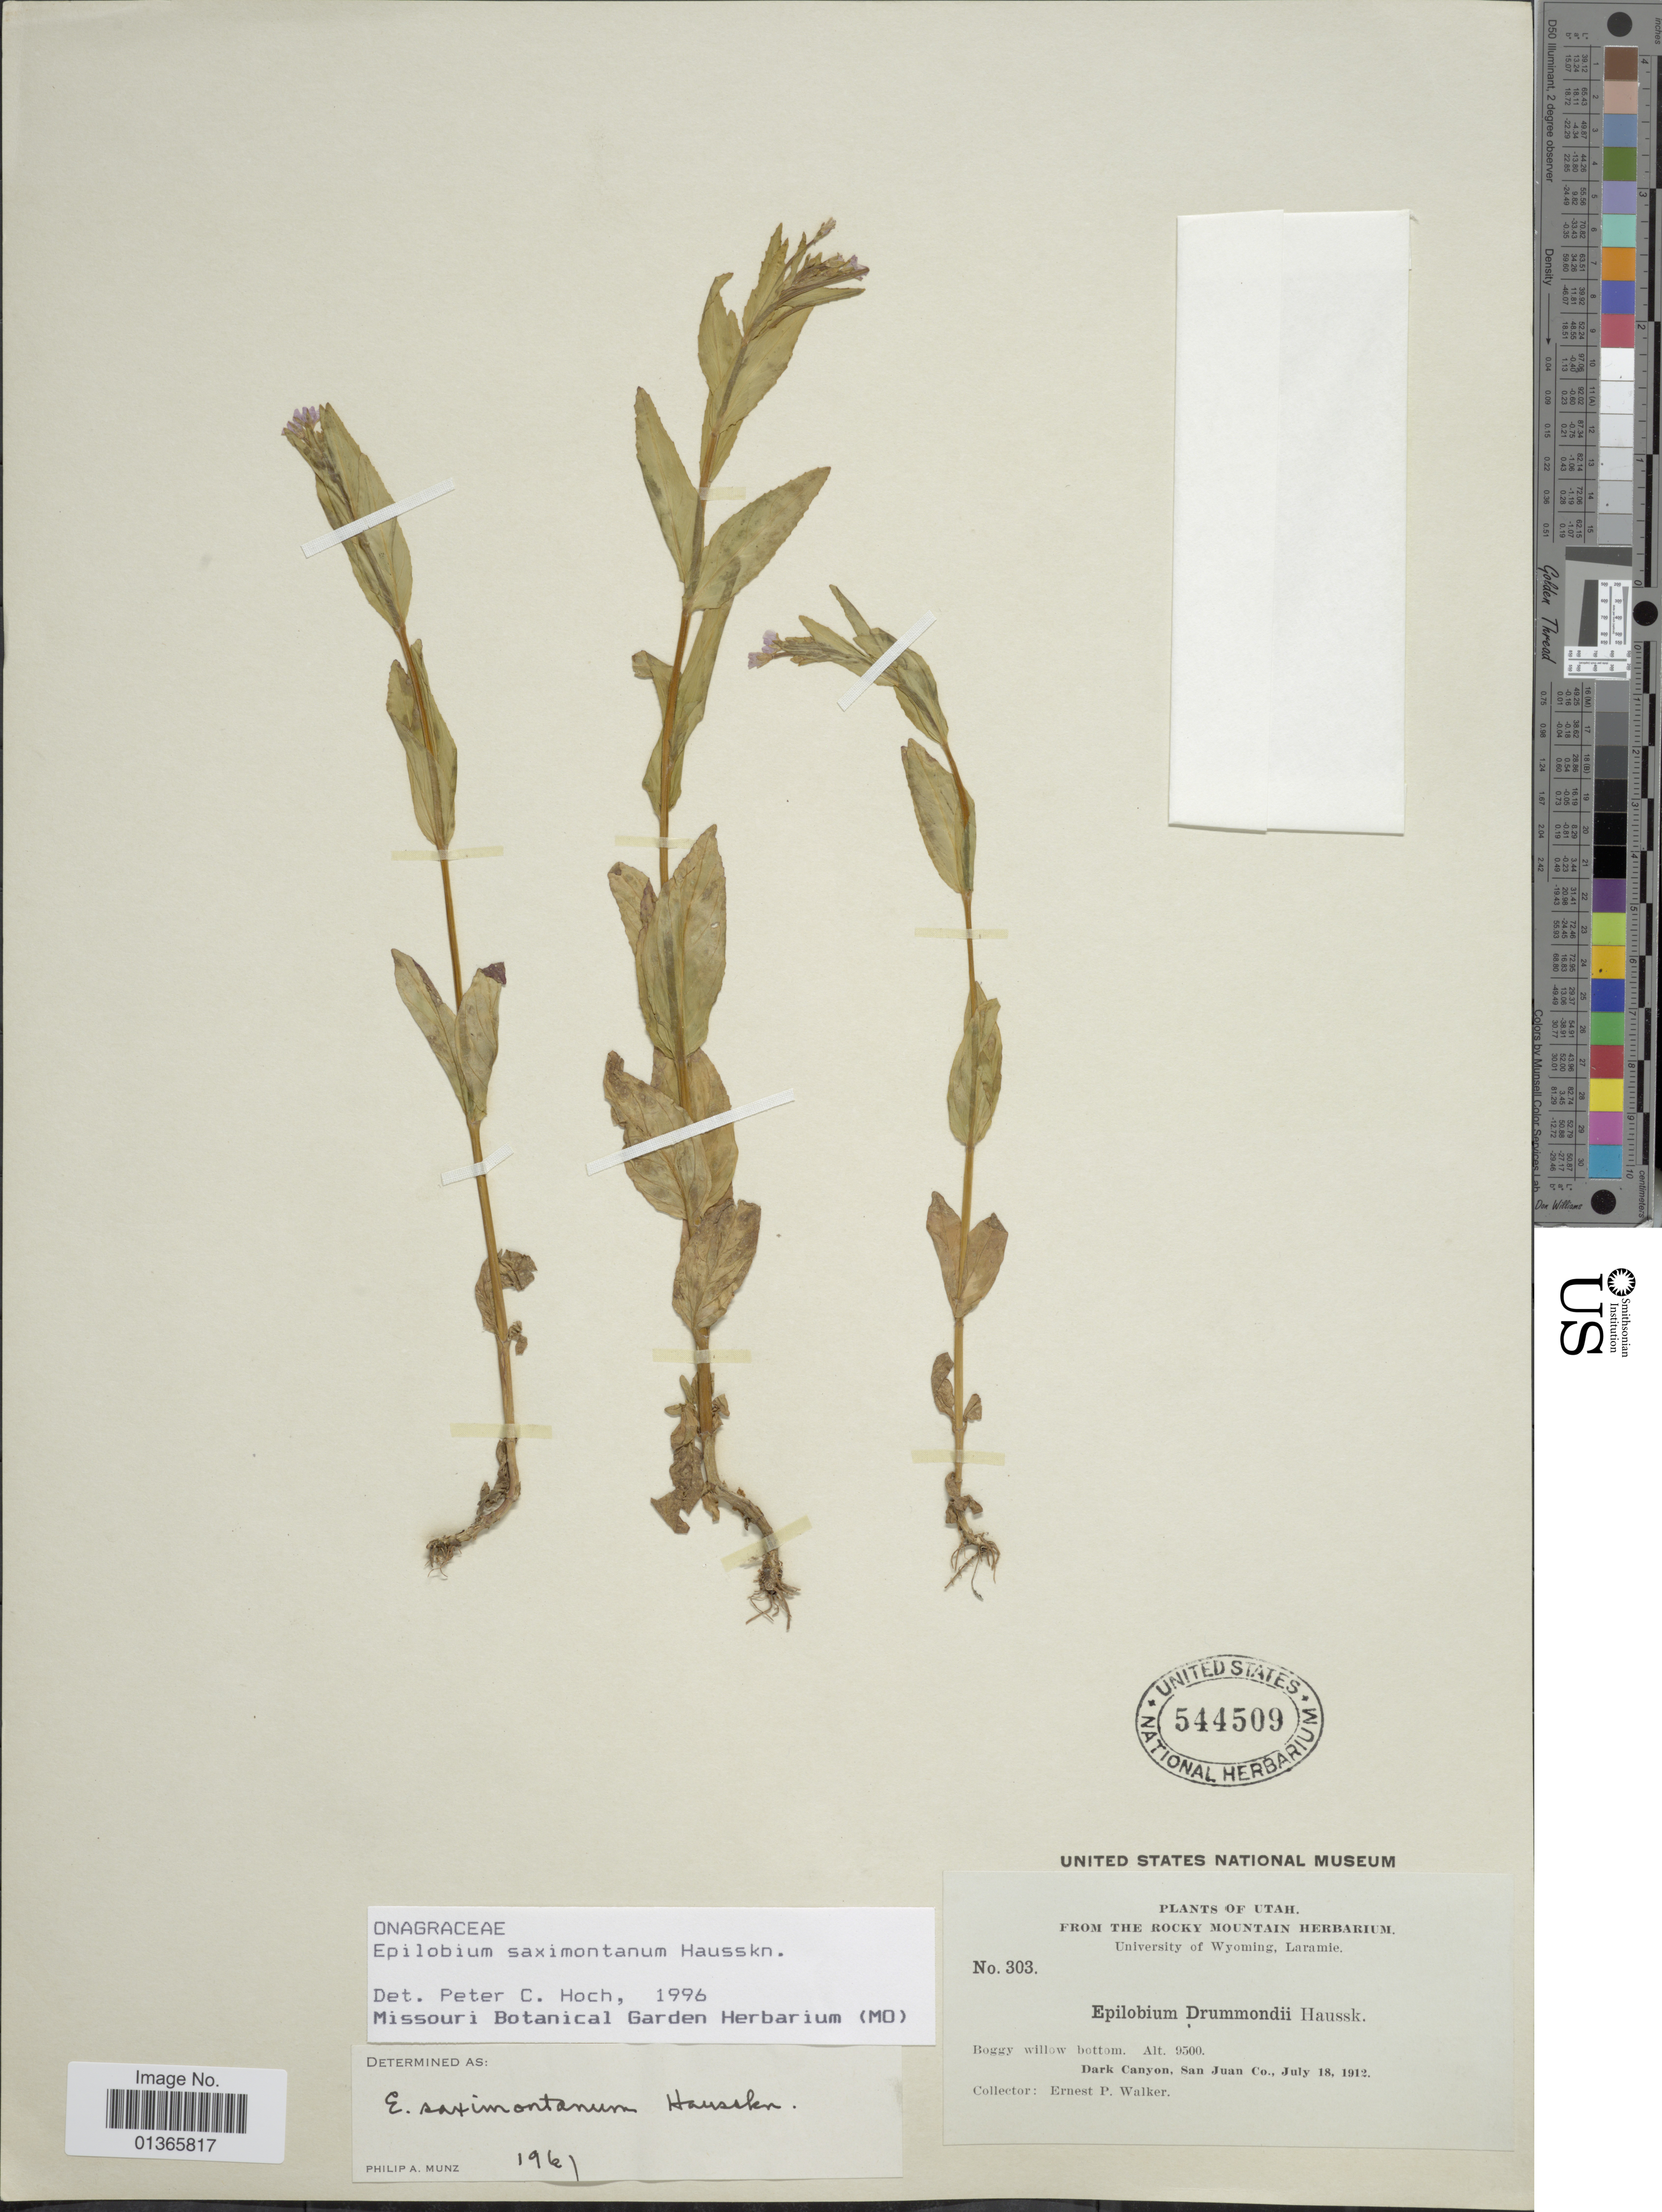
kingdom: Plantae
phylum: Tracheophyta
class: Magnoliopsida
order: Myrtales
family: Onagraceae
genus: Epilobium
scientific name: Epilobium saximontanum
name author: Hausskn.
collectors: E. P. Walker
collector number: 303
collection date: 1912-07-18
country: United States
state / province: Utah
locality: Dark Canyon, San Juan Co.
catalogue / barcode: US 544509